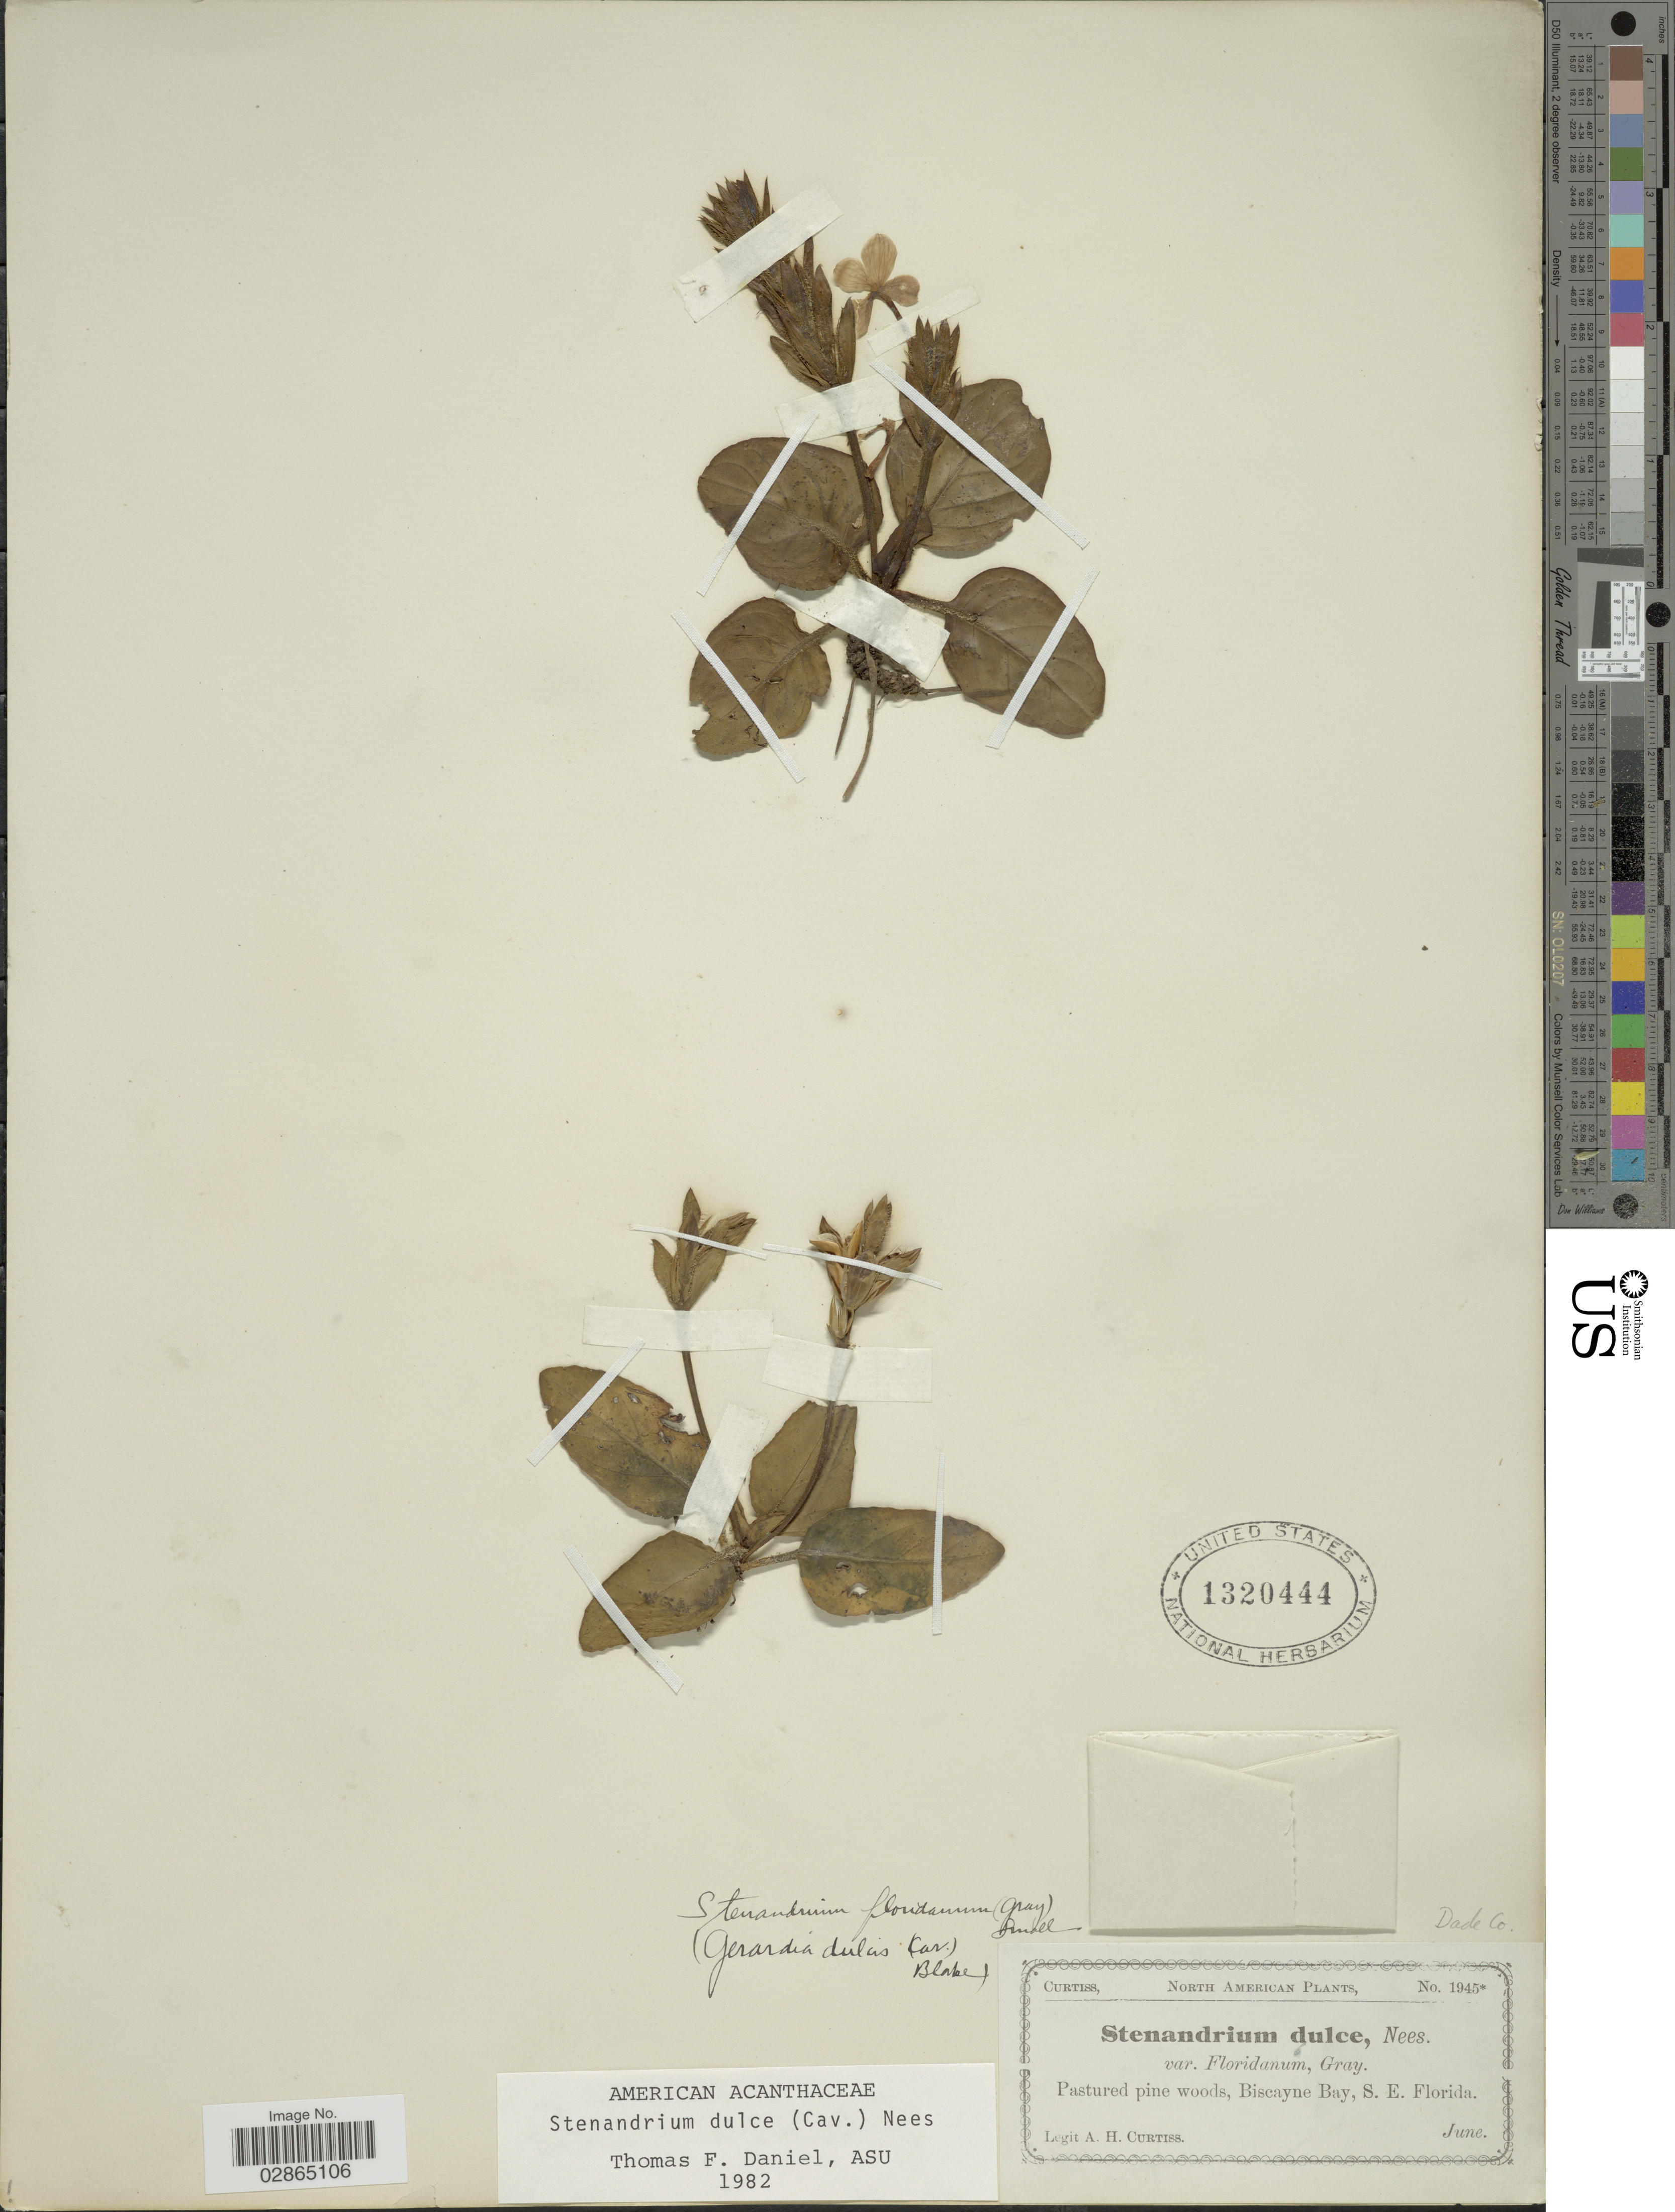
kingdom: Plantae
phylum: Tracheophyta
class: Magnoliopsida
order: Lamiales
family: Acanthaceae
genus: Stenandrium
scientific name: Stenandrium floridanum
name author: (A. Gray) Small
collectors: A. H. Curtiss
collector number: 1945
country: United States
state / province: Florida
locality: Pastured pine woods, Biscayne Bay, S. E. Florida. Dade Co.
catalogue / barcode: US 1320444